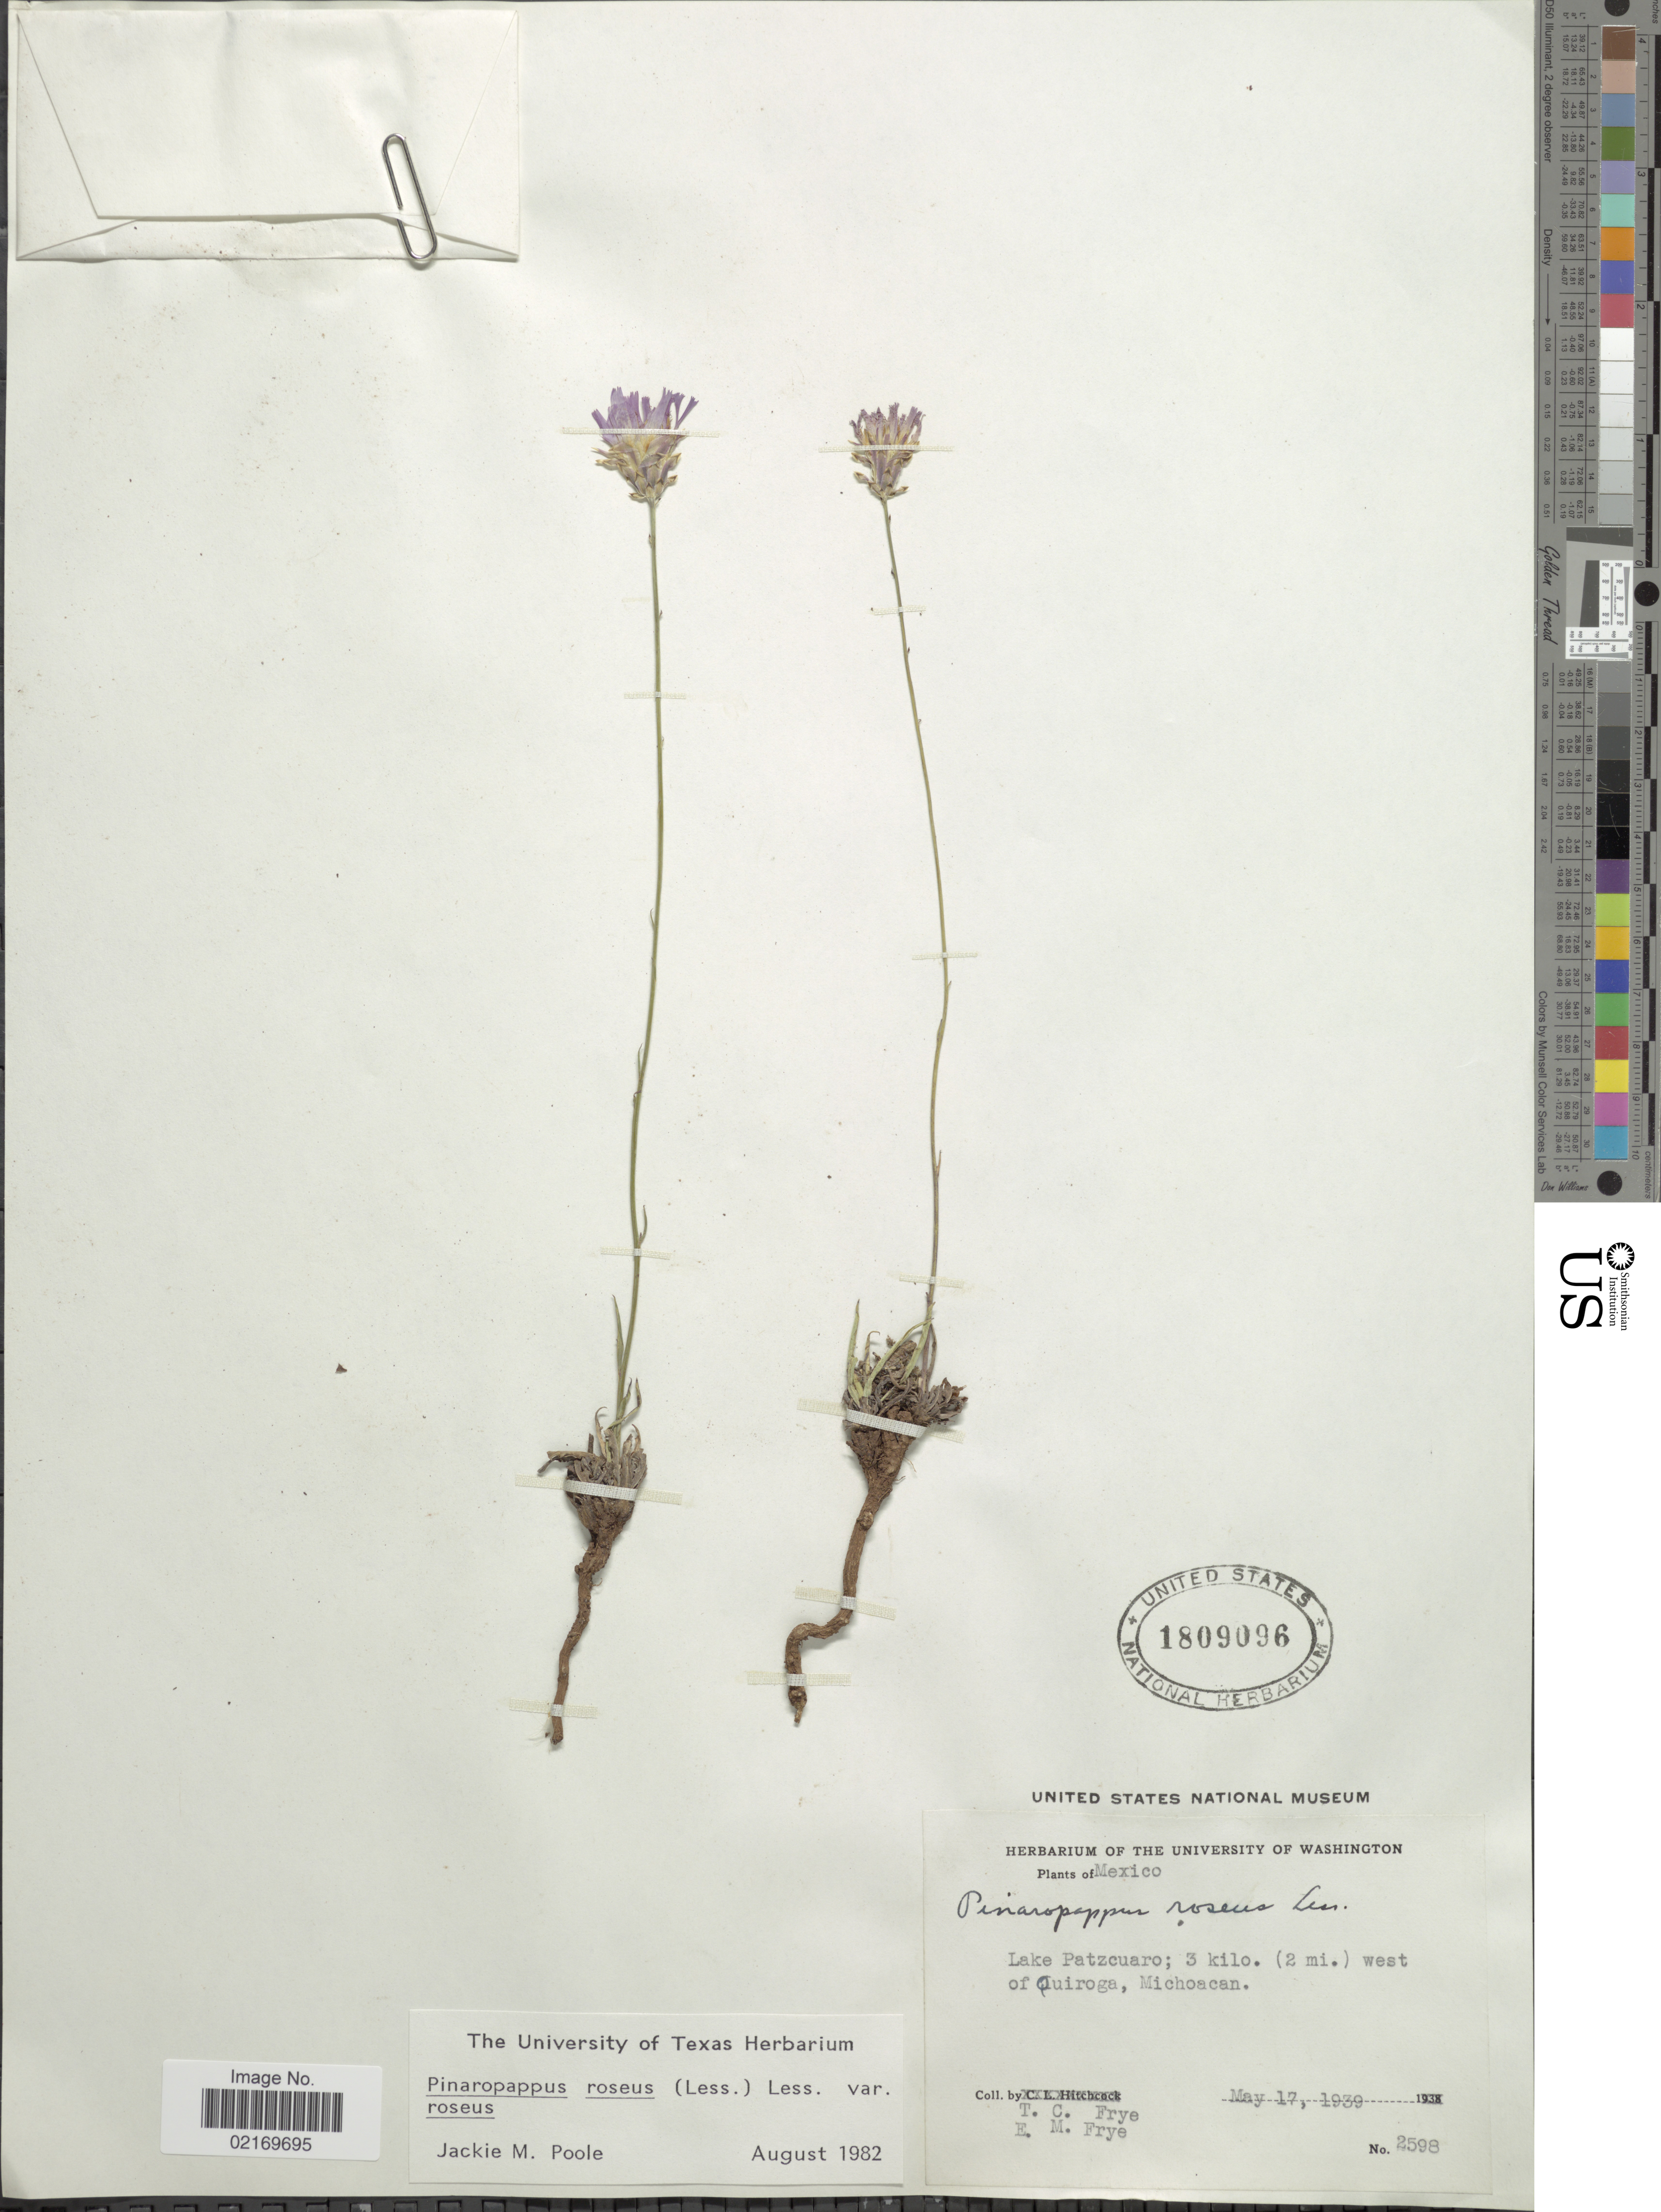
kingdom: Plantae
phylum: Tracheophyta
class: Magnoliopsida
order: Asterales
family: Asteraceae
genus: Pinaropappus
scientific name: Pinaropappus roseus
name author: Less.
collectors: T. C. Frye & E. Frye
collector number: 2598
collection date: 1939-05-17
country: Mexico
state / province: Michoacán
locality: Lake Patzcuaro, 3 kilo. (2 mi.) west of Quiroga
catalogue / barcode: US 1809096